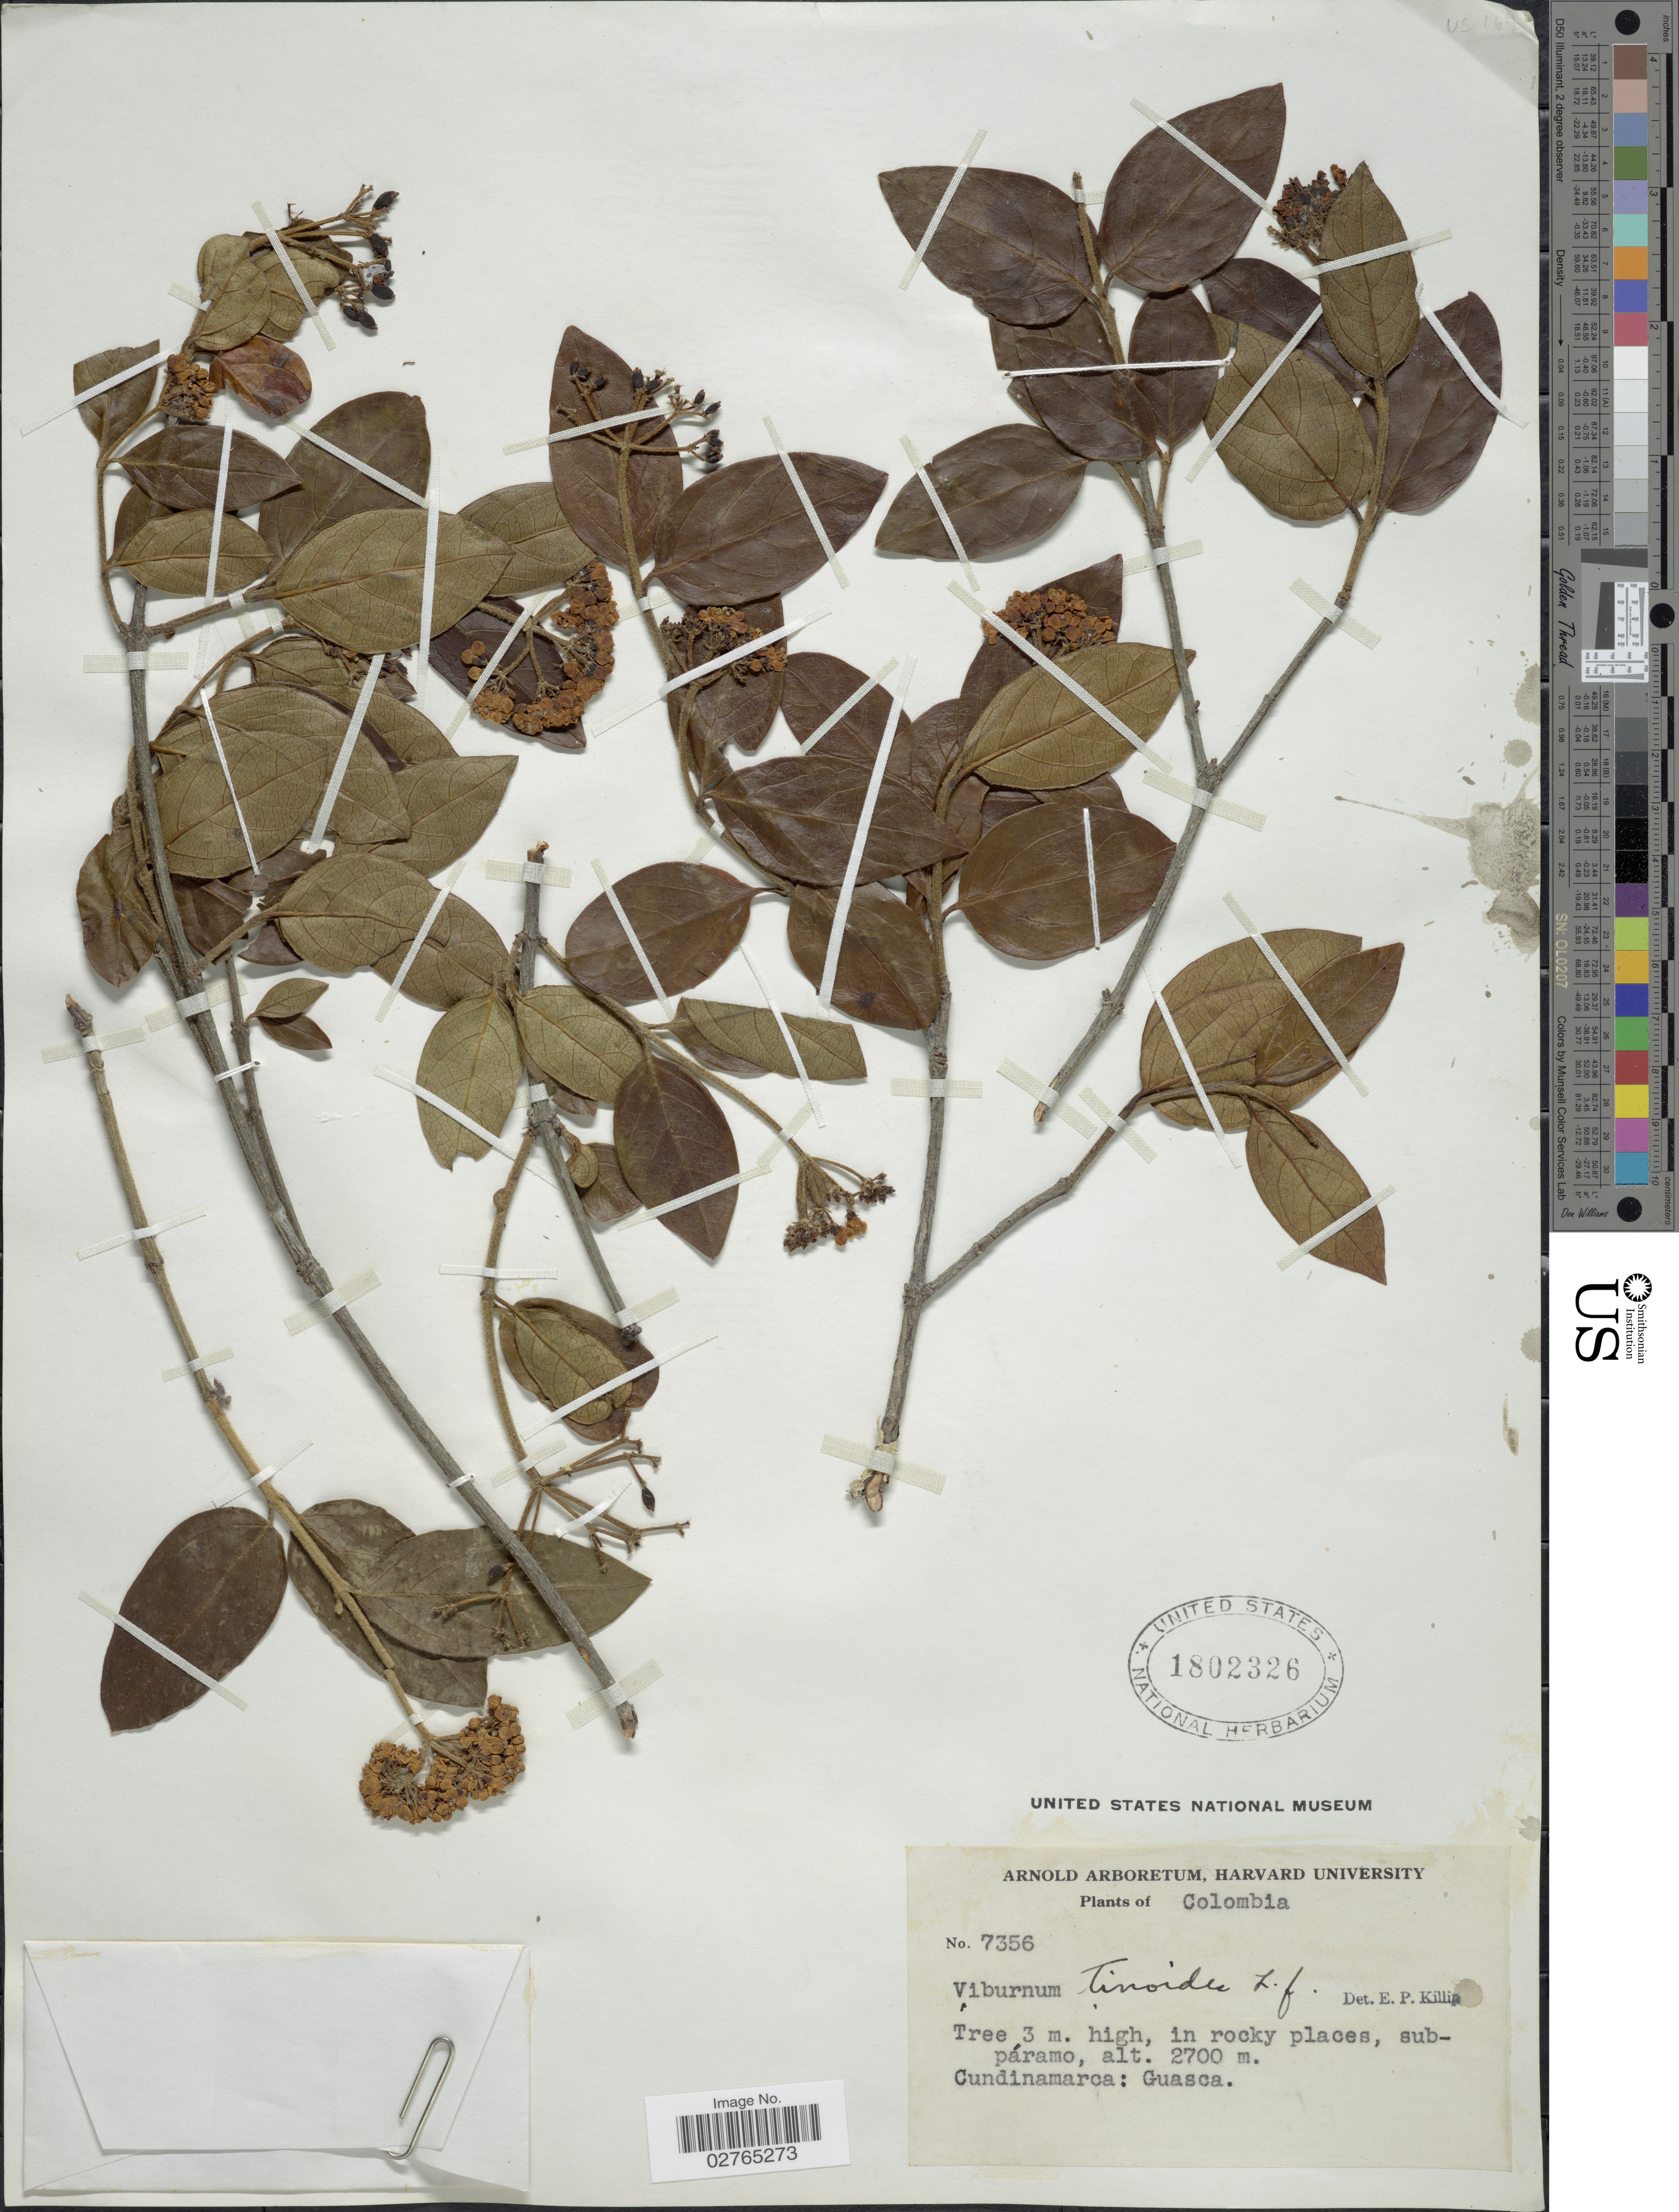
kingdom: Plantae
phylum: Tracheophyta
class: Magnoliopsida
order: Dipsacales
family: Viburnaceae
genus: Viburnum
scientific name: Viburnum tinoides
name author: L. f.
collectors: ex Arnold Arboretum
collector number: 7356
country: Colombia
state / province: Cundinamarca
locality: Guasca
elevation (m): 2700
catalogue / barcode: US 1802326